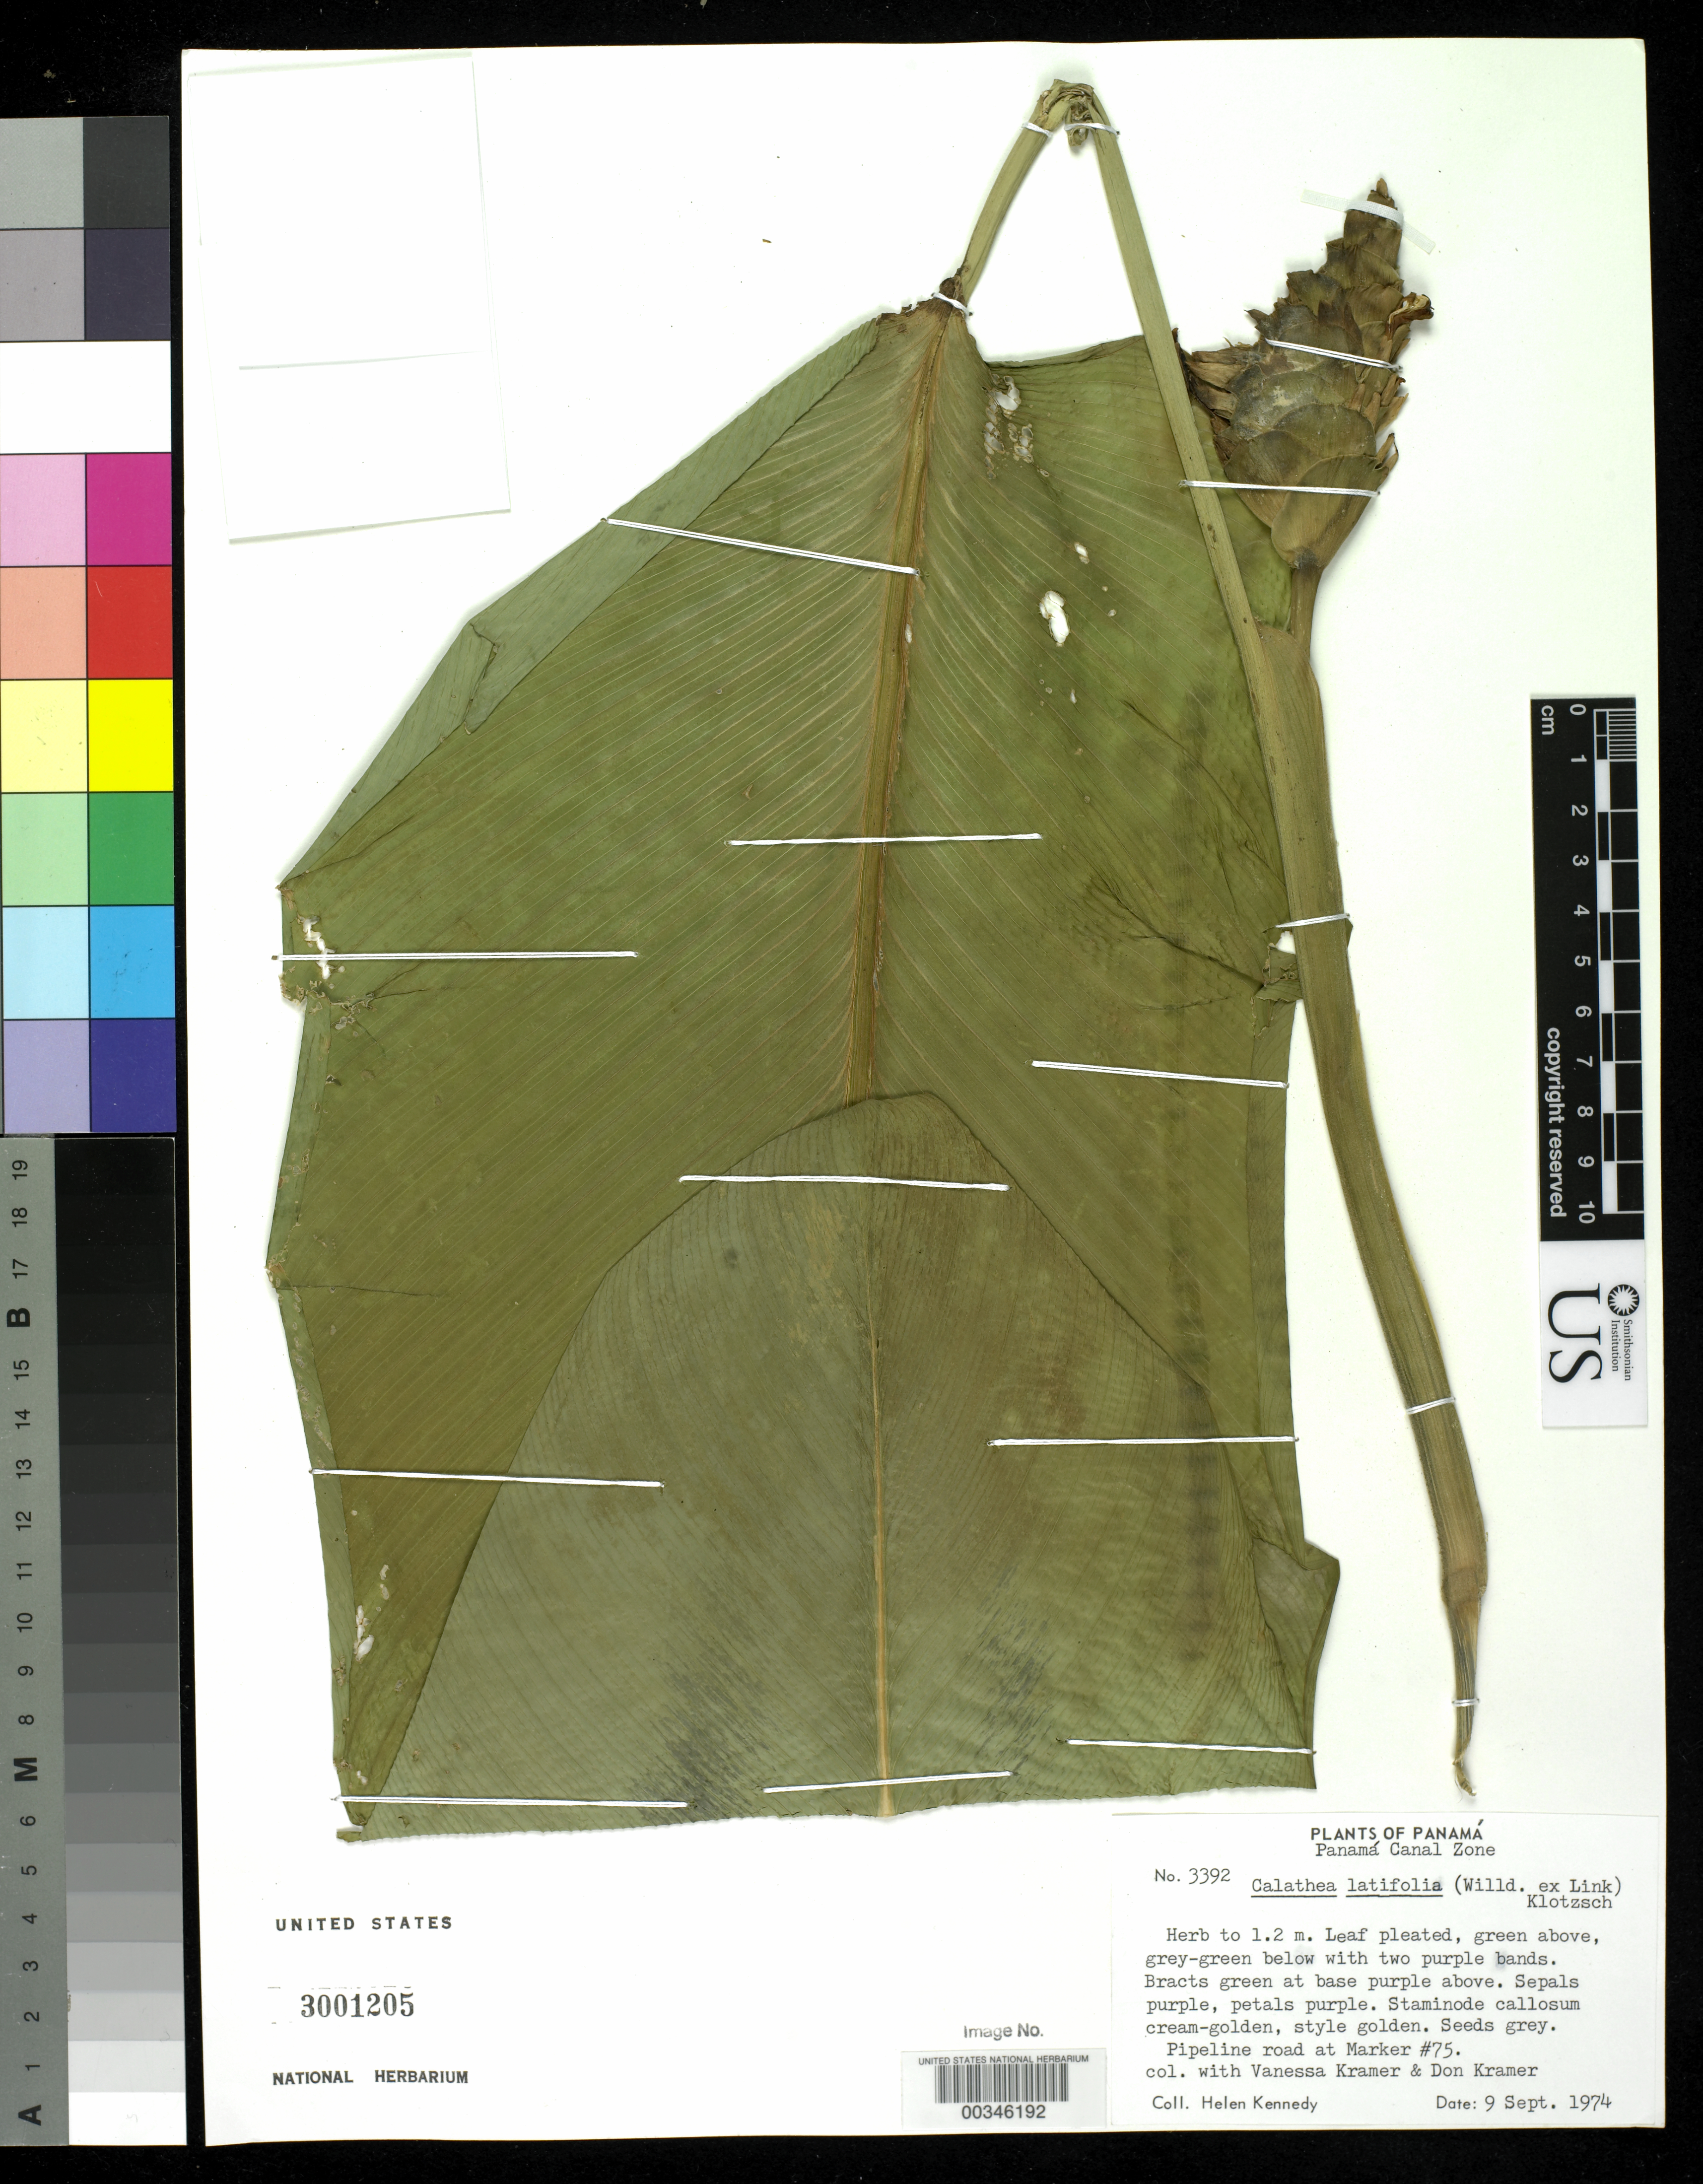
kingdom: Plantae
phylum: Tracheophyta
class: Liliopsida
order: Zingiberales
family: Marantaceae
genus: Goeppertia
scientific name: Goeppertia latifolia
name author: (Willd. ex Link) Borchs. & S. Suárez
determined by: Strong, M. T., (US), Smithsonian Institution - National Museum of Natural History (UNITED STATES)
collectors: H. Kennedy, V. Kramer & D. Kramer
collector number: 3392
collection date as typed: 09 Sep 1974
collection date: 1974-09-09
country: Panama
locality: Pipeline Road at marker #75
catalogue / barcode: US 3001205